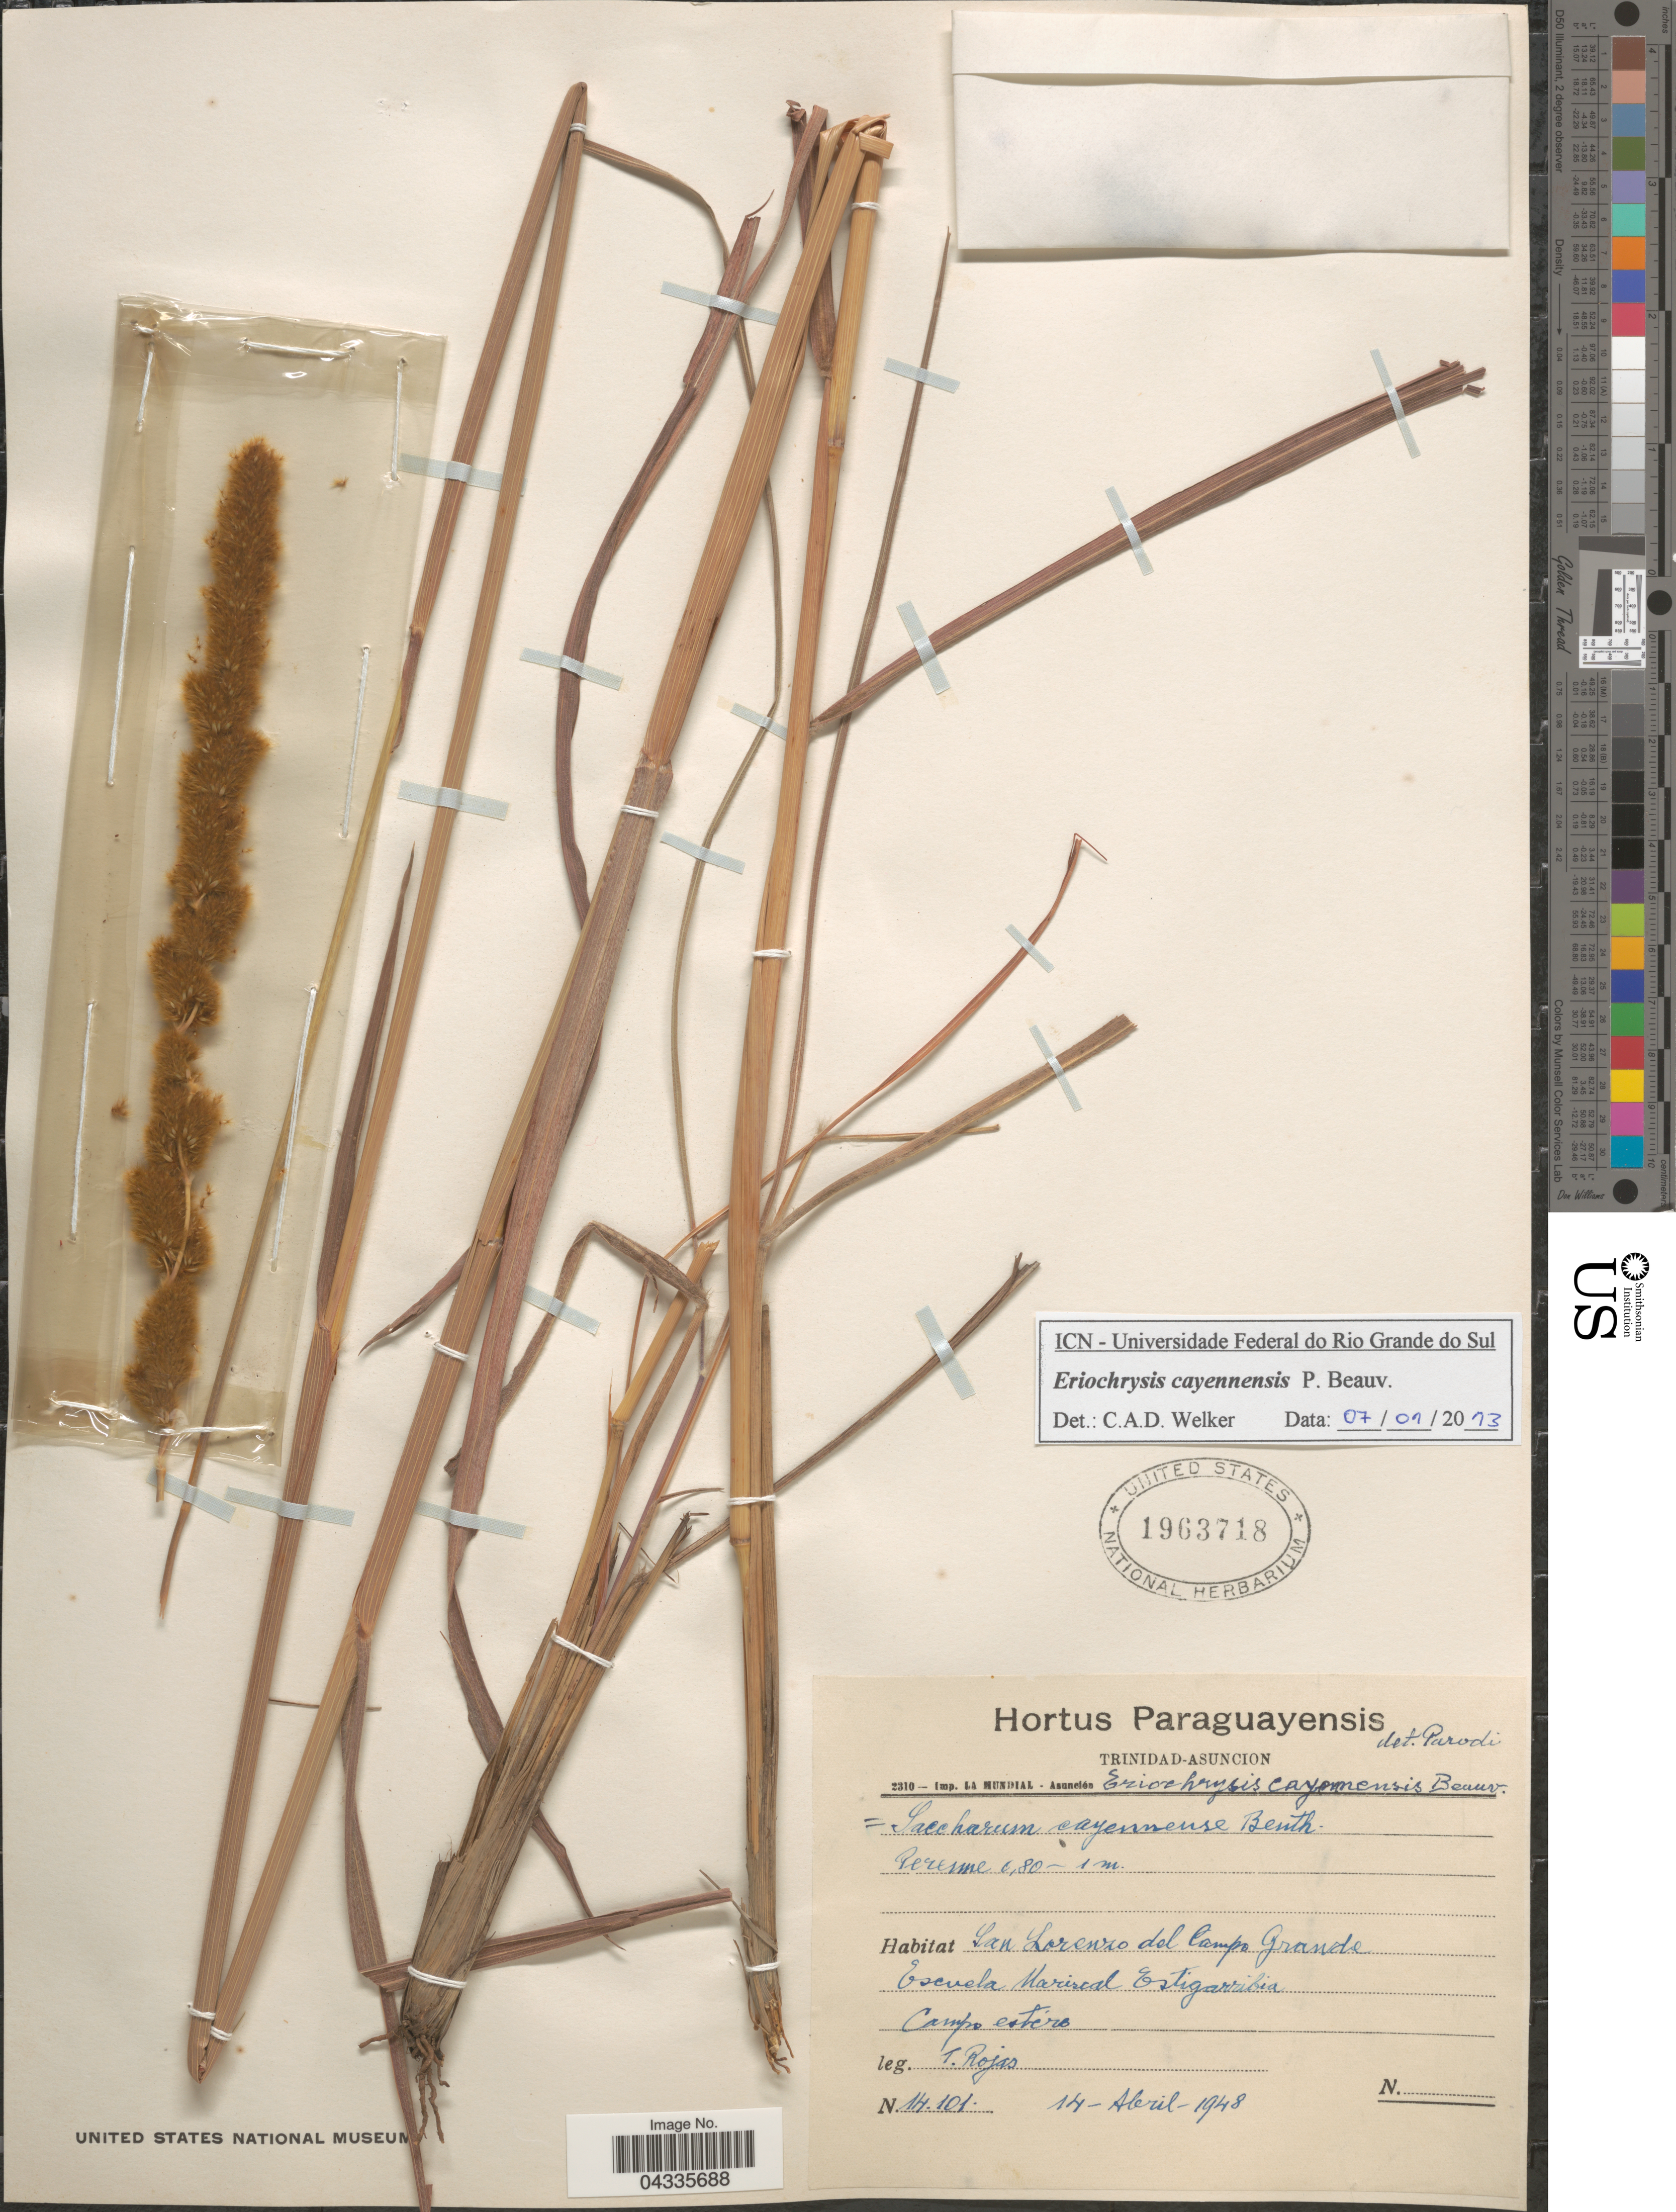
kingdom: Plantae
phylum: Tracheophyta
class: Liliopsida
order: Poales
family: Poaceae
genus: Eriochrysis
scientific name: Eriochrysis cayennensis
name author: P. Beauv.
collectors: T. Rojas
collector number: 14101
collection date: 1948-04-14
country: Paraguay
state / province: Asuncion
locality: San Lorenzo del Campo Grande. Escuela Mariscal Estigarribia. Campo estiro.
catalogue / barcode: US 1963718